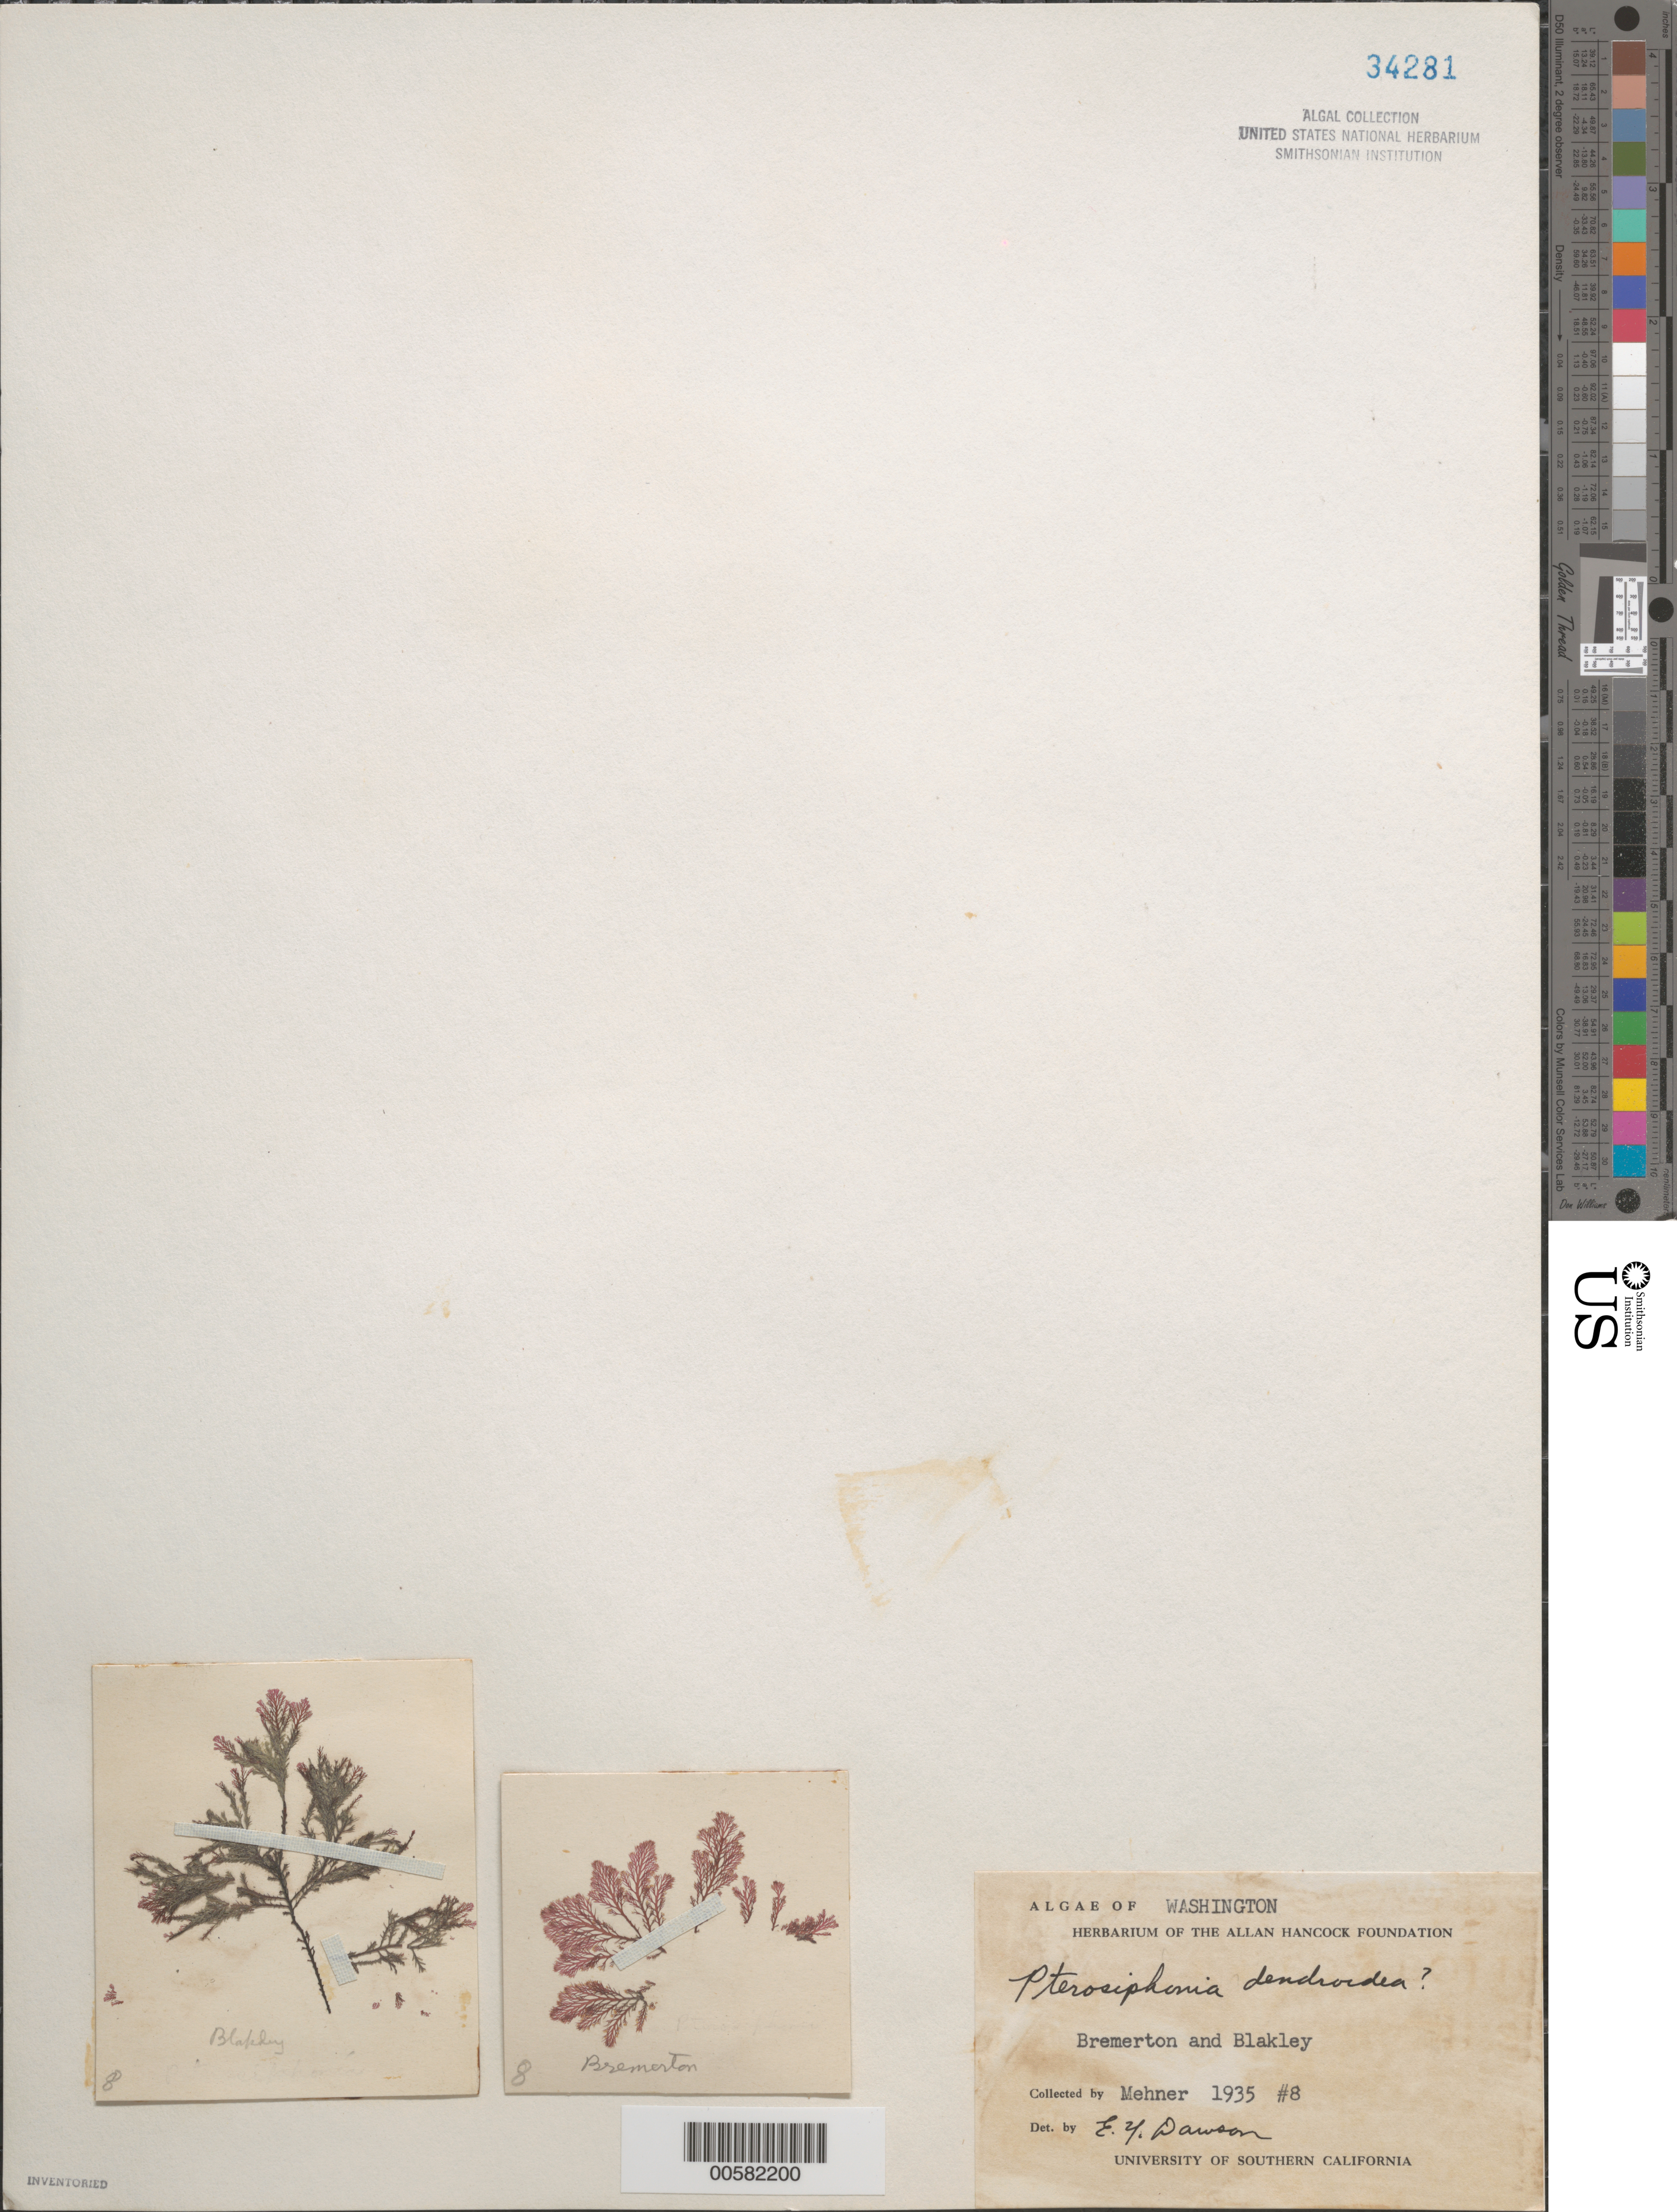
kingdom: Plantae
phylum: Rhodophyta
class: Florideophyceae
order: Ceramiales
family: Rhodomelaceae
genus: Symphyocladiella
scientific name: Symphyocladiella dendroidea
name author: (Montagne) Bustamante et al.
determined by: Algae name updating Project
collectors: A. Mehner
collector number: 8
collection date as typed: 1935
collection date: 1935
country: United States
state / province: Washington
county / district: Kitsap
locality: Bremerton and Blakley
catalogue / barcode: US 34281